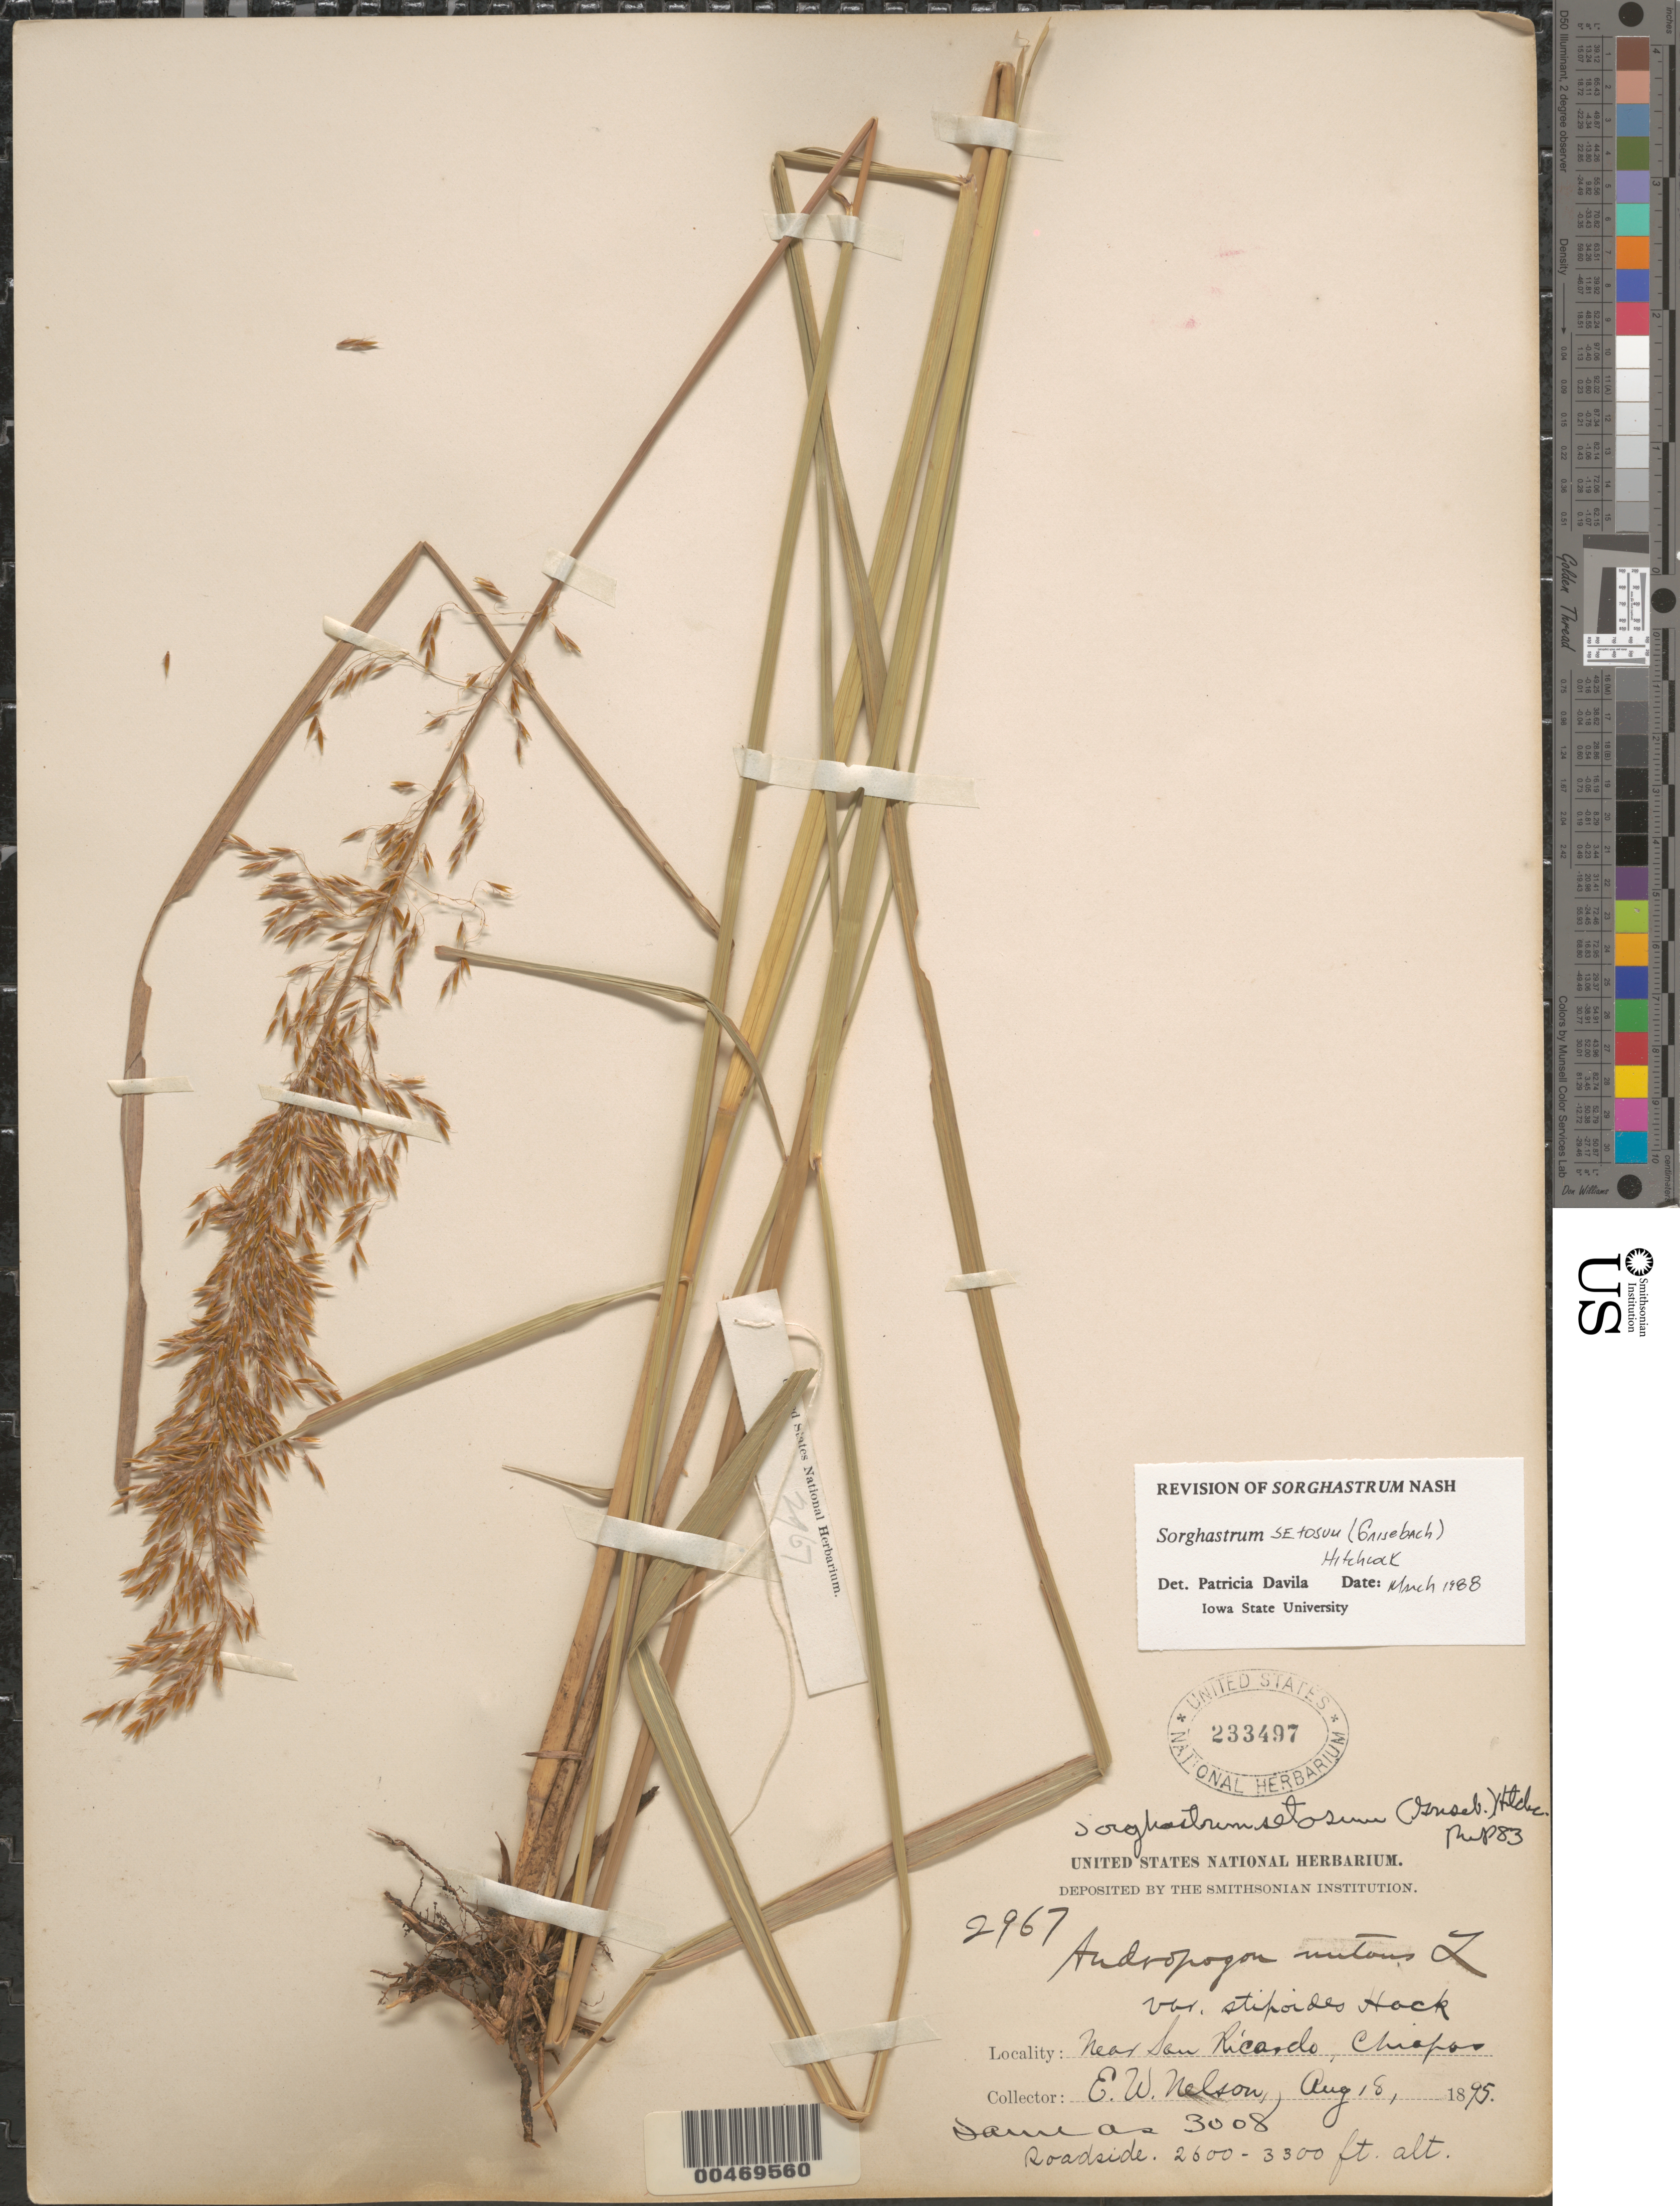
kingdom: Plantae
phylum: Tracheophyta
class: Liliopsida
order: Poales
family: Poaceae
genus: Sorghastrum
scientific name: Sorghastrum setosum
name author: (Griseb.) Hitchc.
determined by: Dávila, P. D.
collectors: E. W. Nelson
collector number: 2967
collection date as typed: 18 Aug 1895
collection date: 1895-08-18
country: Mexico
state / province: Chiapas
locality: Near San Ricardo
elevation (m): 792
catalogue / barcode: US 233497